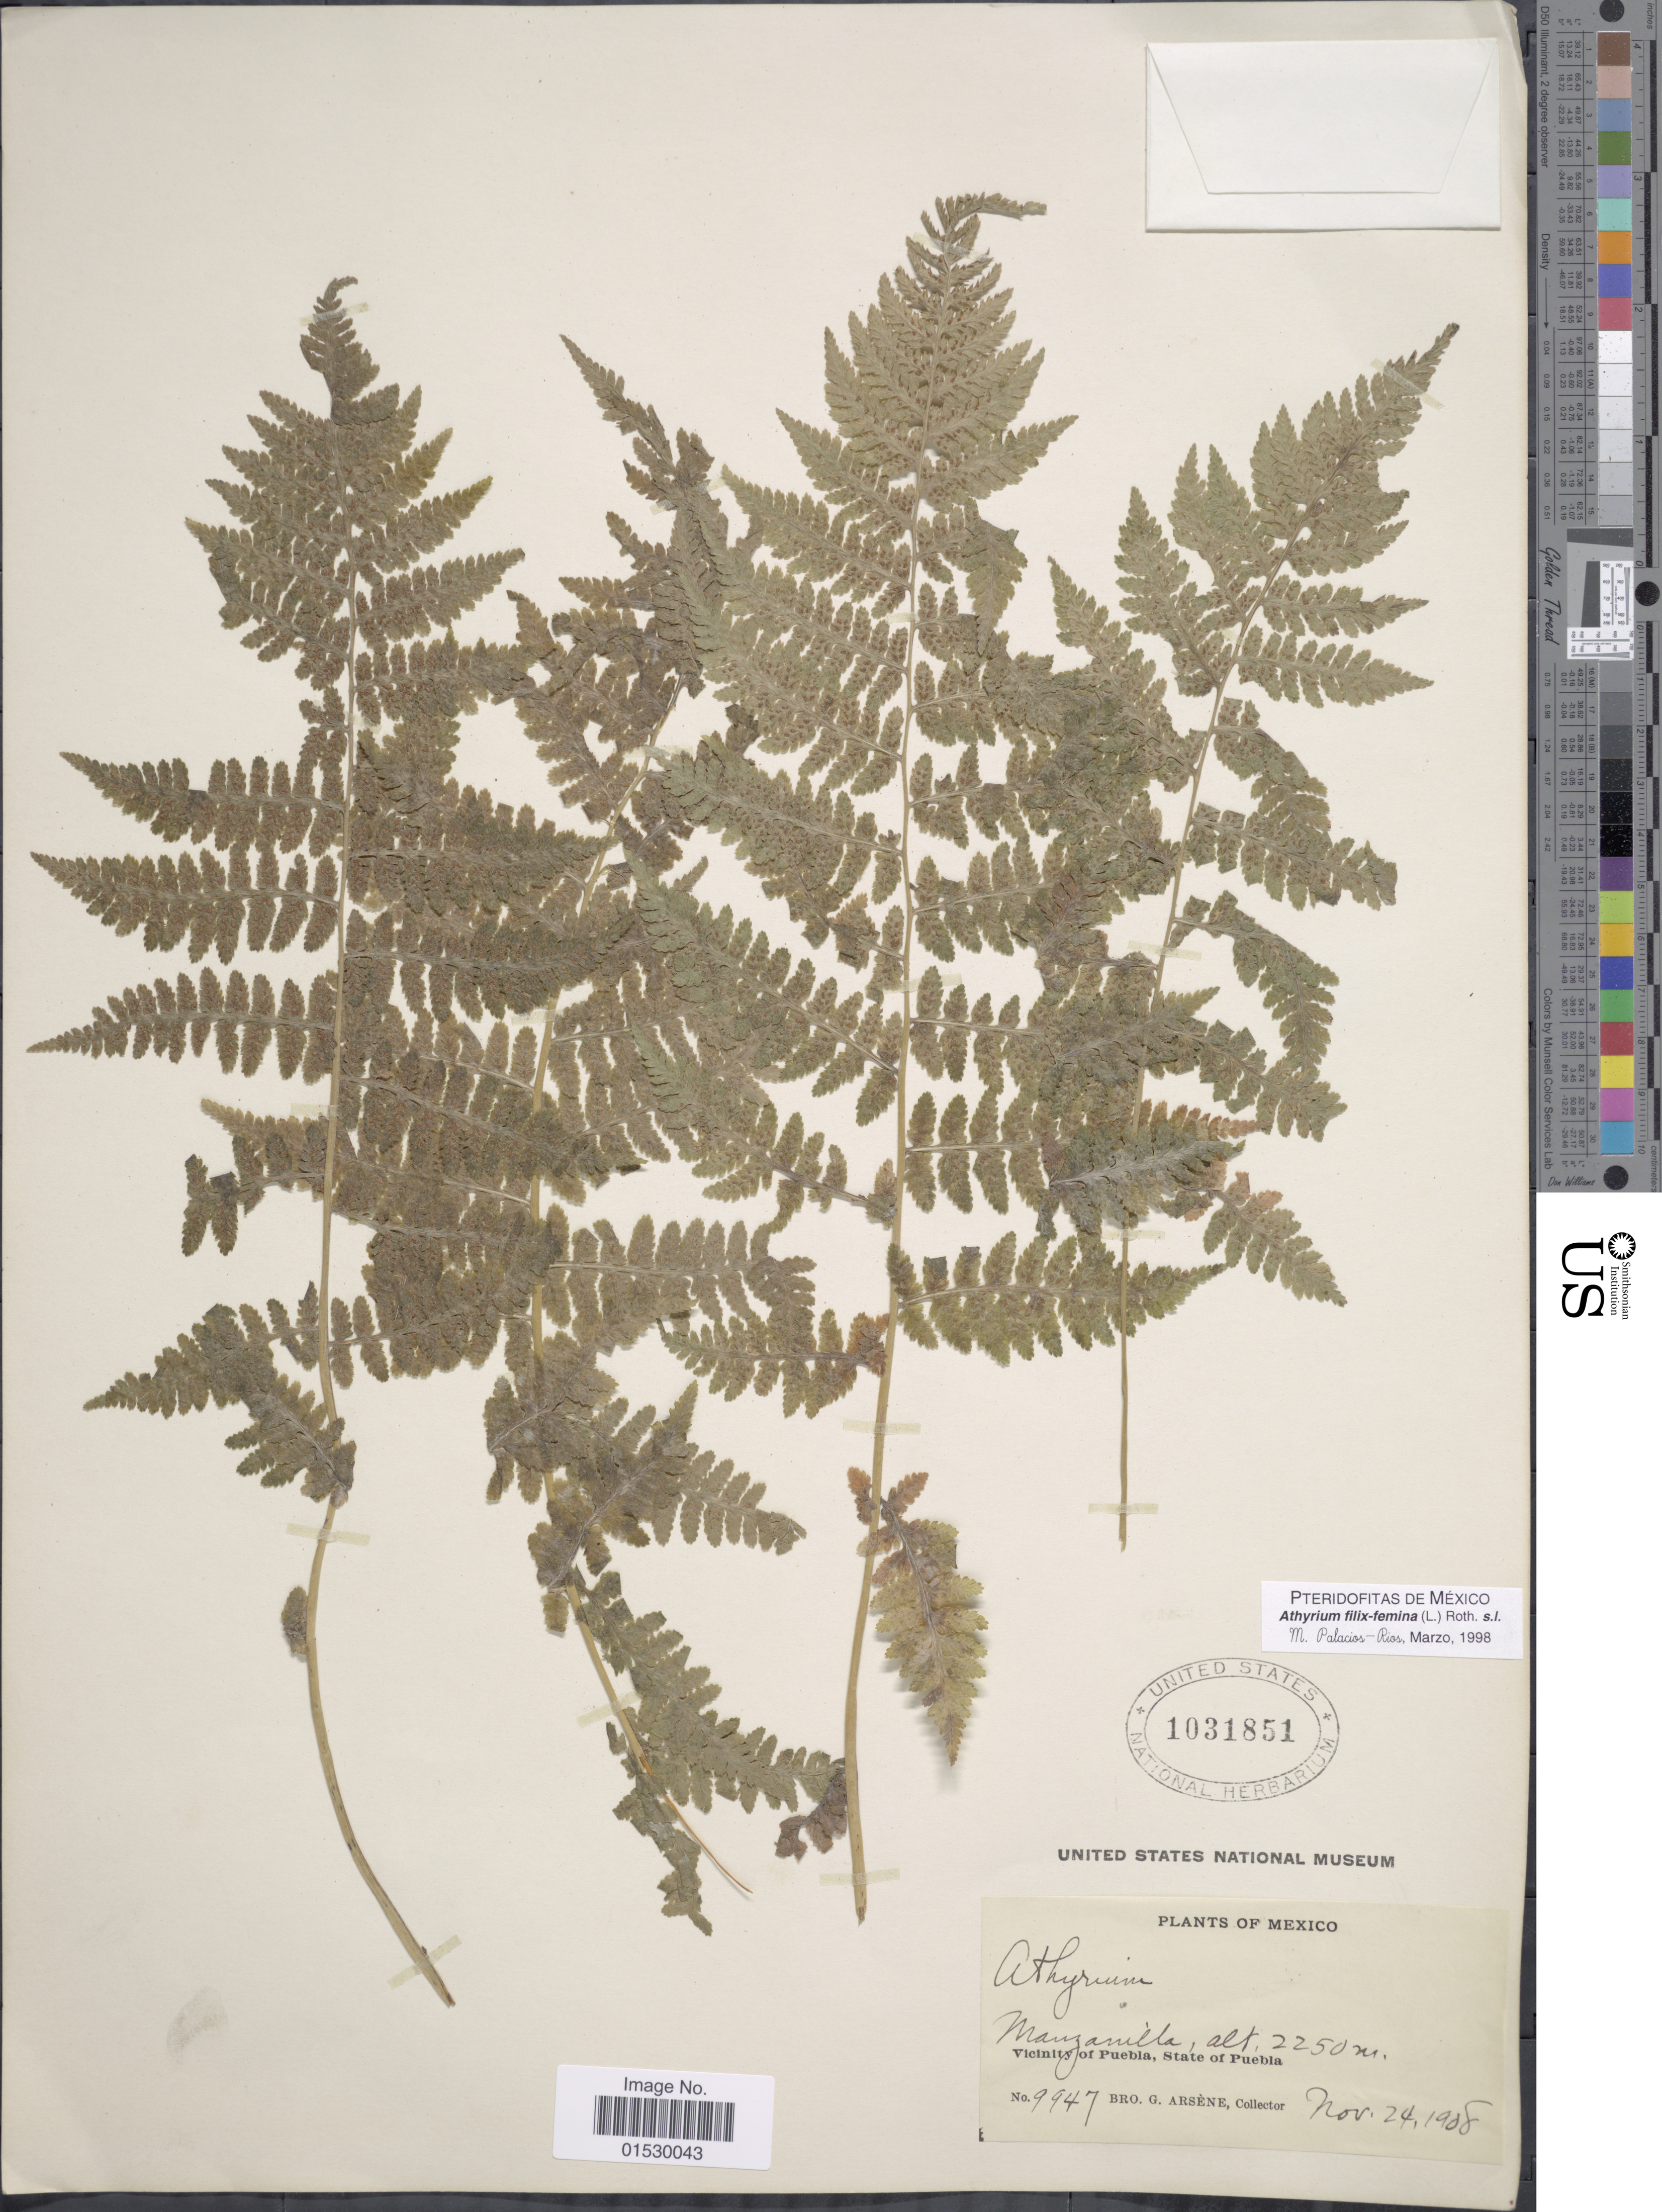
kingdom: Plantae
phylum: Tracheophyta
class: Polypodiopsida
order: Polypodiales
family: Athyriaceae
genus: Athyrium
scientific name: Athyrium dombei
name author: (Desv.) C. Chr.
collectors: Bro. G. Arsène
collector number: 9947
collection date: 1908-11-24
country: Mexico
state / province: Puebla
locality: Manzanilla, vicinity of Puebla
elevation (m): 2250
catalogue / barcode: US 1031851